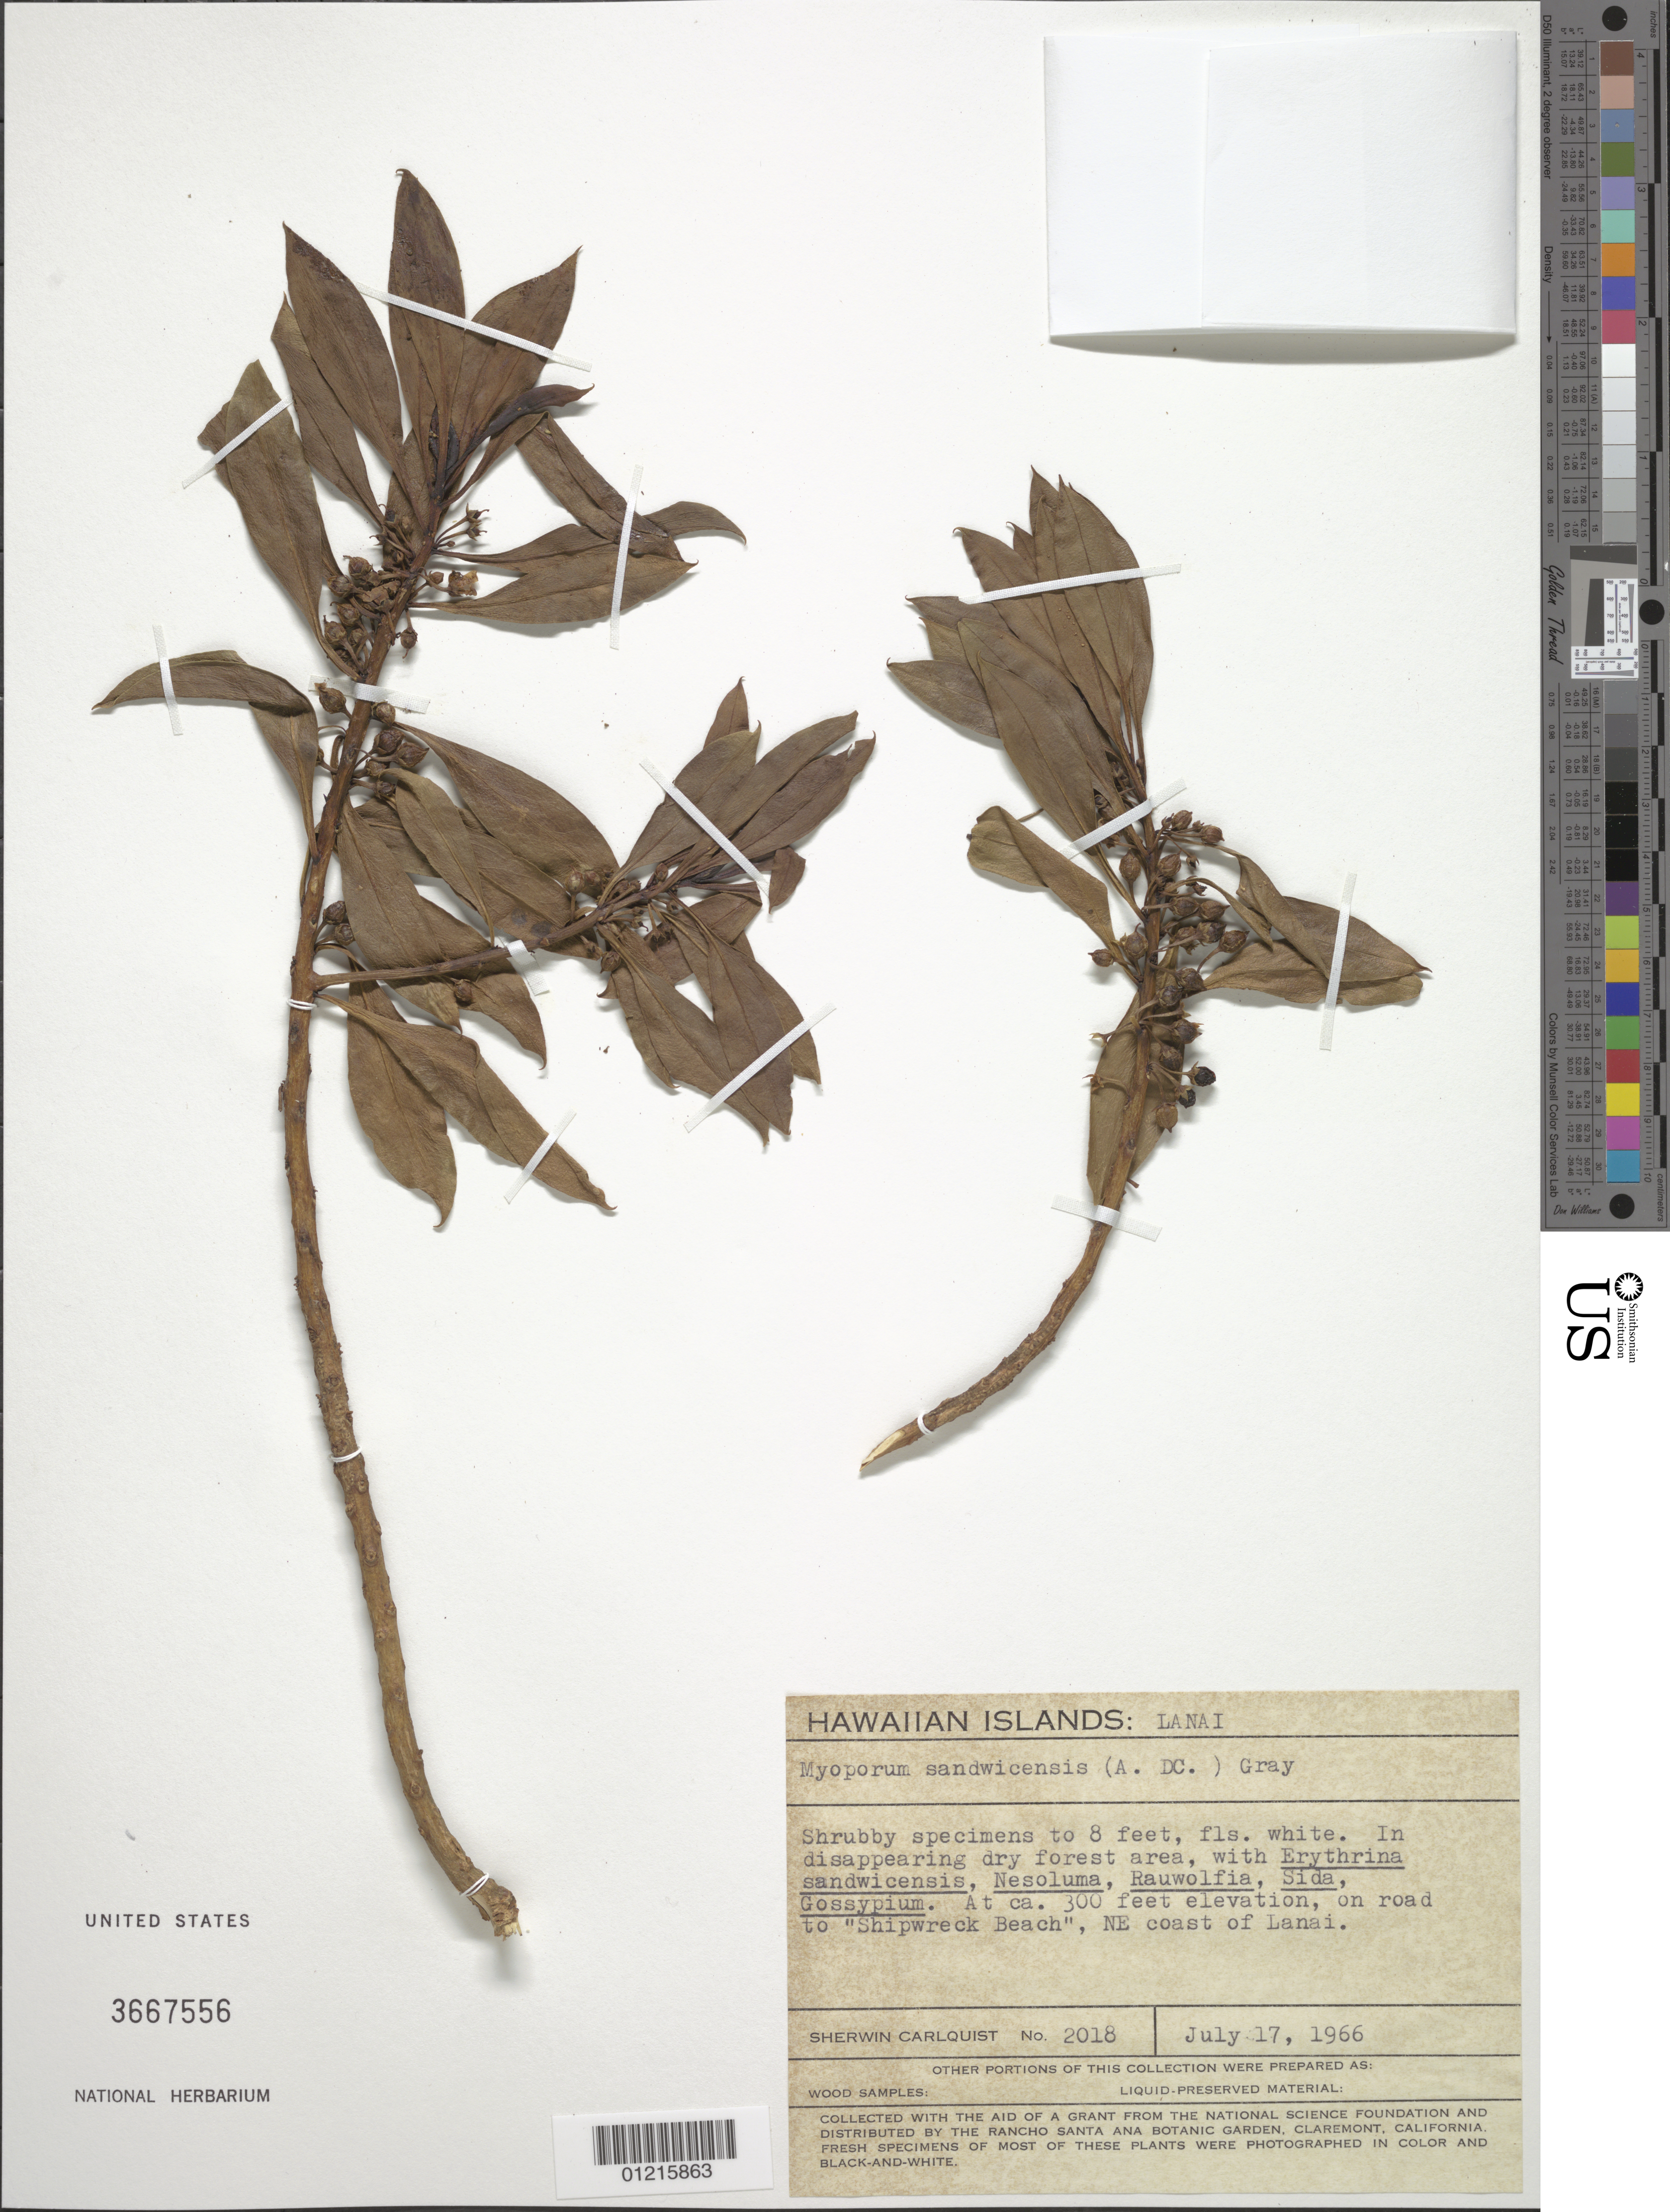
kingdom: Plantae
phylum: Tracheophyta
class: Magnoliopsida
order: Lamiales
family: Scrophulariaceae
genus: Myoporum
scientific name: Myoporum sandwicense subsp. sandwicense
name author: A. Gray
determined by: Wagner, W. L., (BOT), Smithsonian Institution - National Museum of Natural History (UNITED STATES)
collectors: S. Carlquist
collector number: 2018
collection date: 1966-07-17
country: United States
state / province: Hawaii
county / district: Maui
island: Lana'i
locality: NE coast of Lanai, on road to "Shipwreck Beach"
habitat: Dry forest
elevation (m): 91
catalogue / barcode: US 3667556